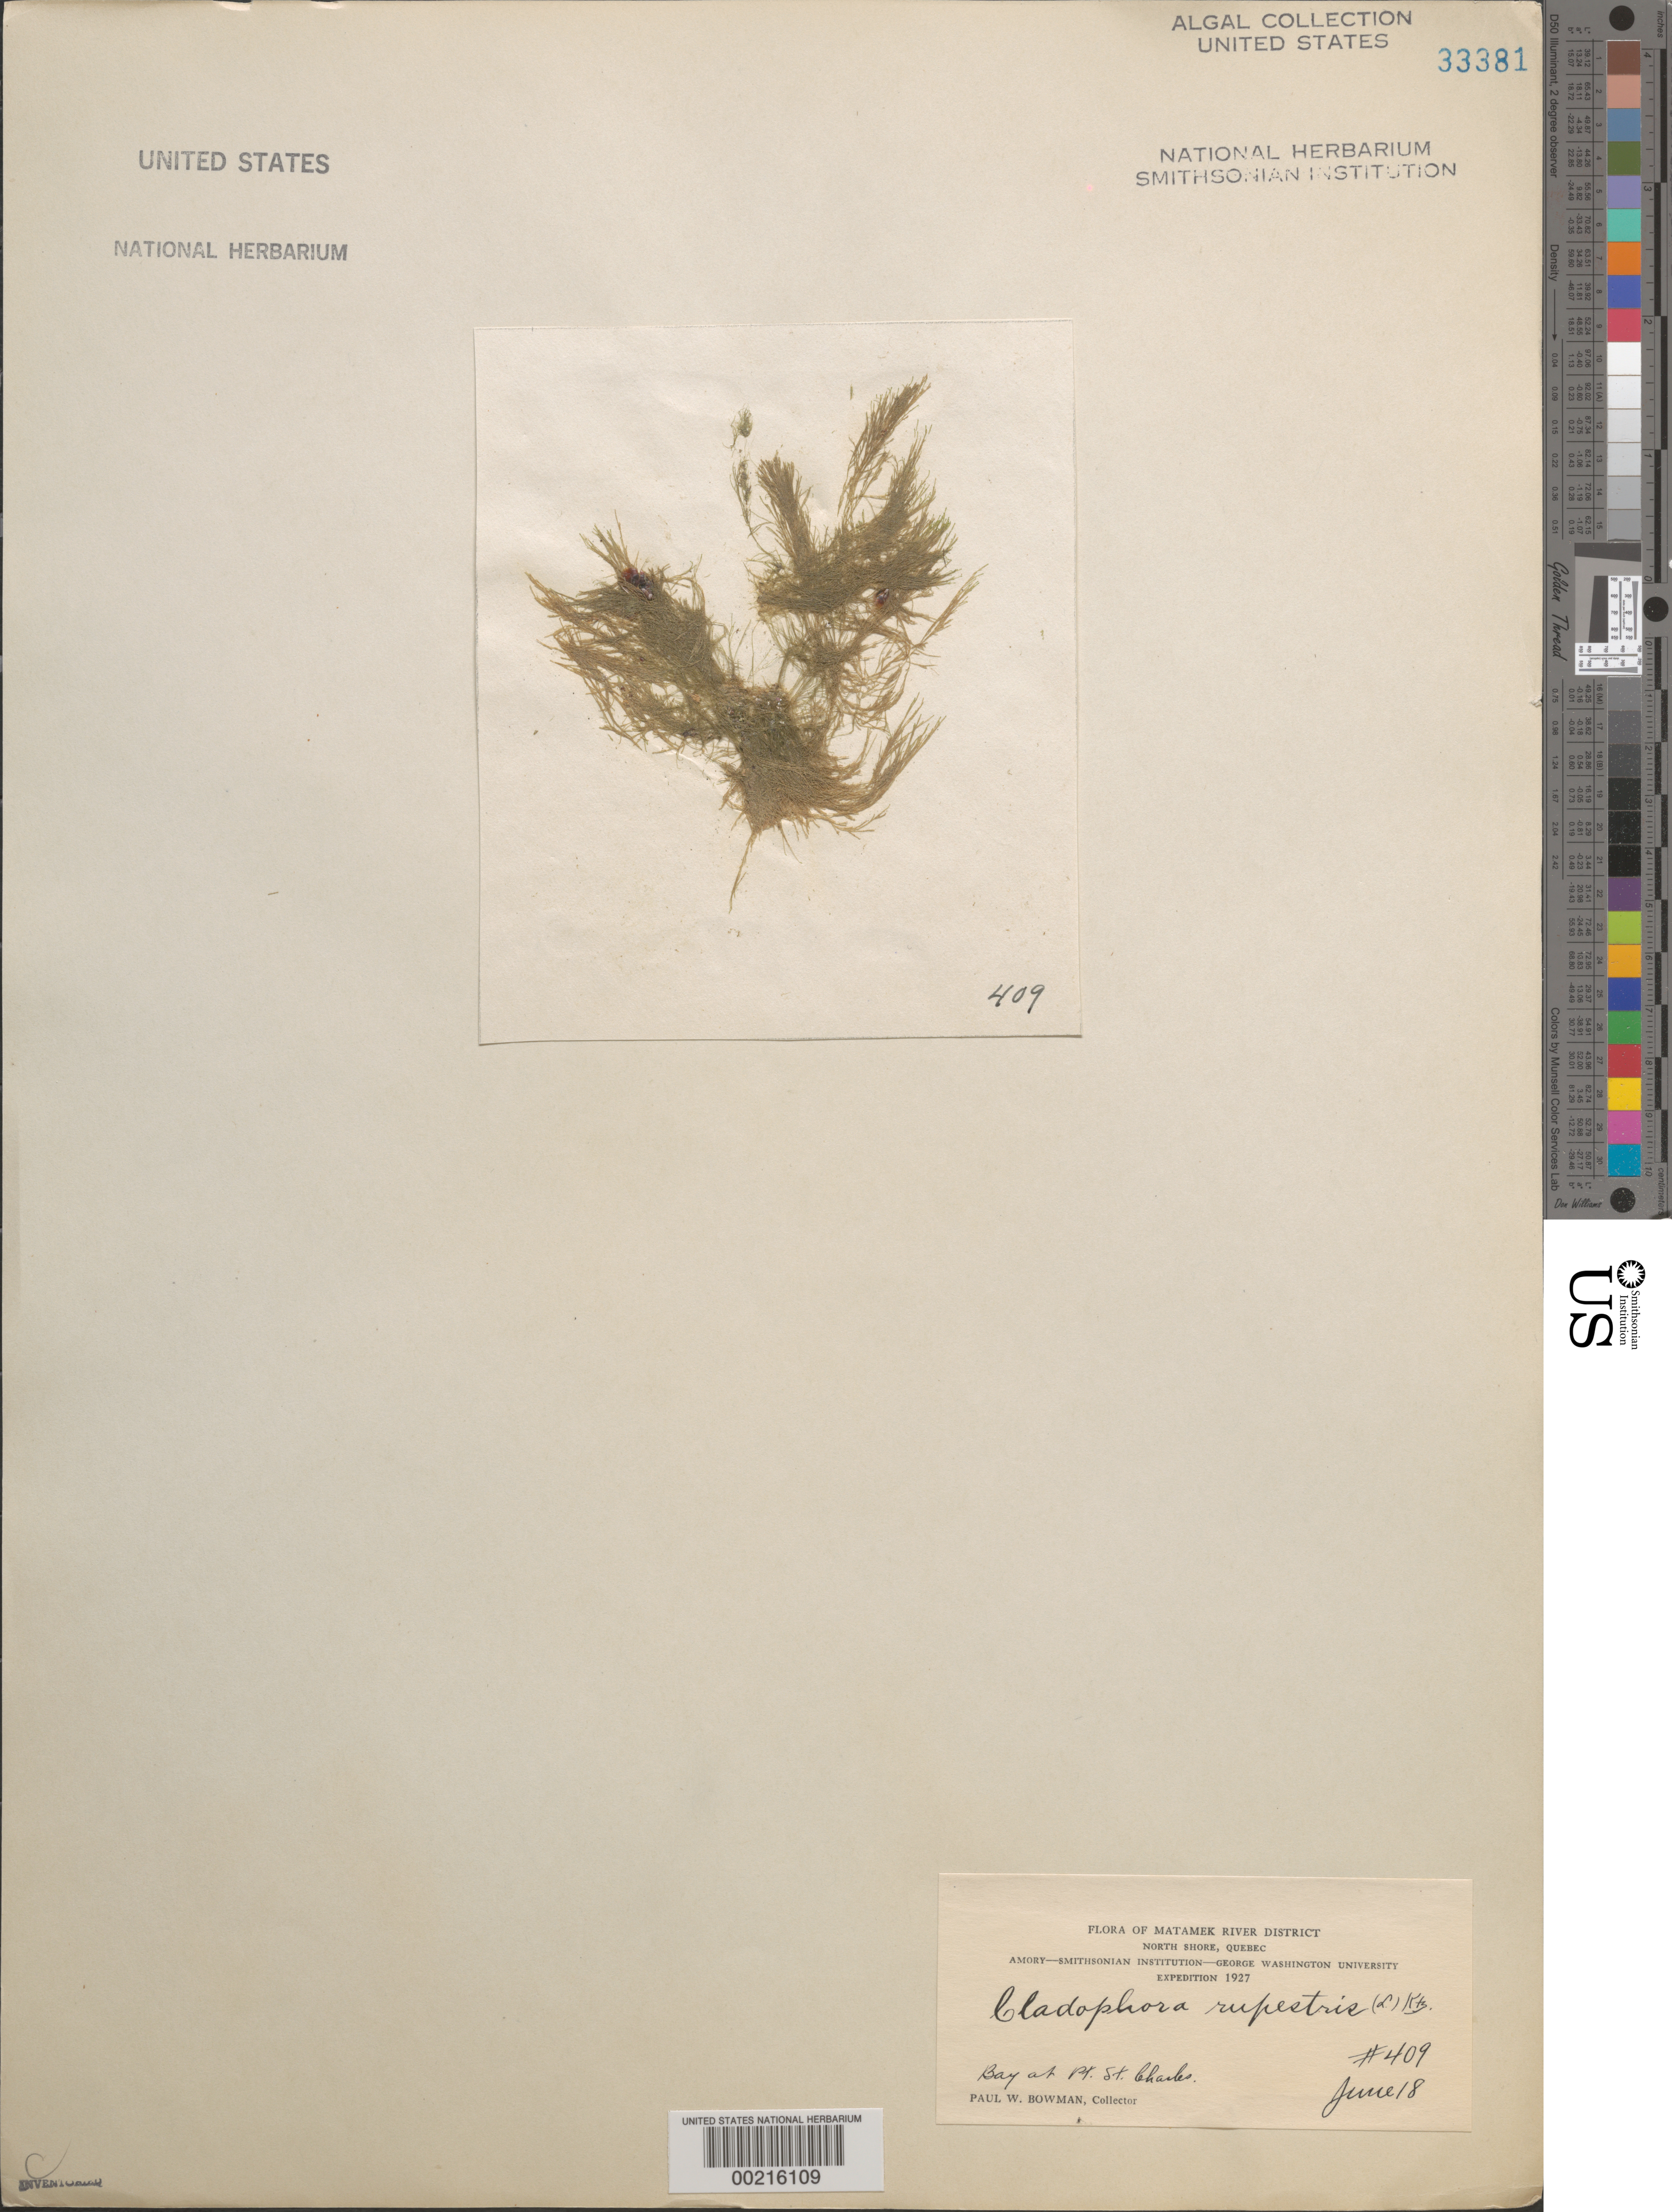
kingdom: Plantae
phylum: Chlorophyta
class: Ulvophyceae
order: Cladophorales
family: Cladophoraceae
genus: Cladophora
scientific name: Cladophora rupestris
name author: (Roth) Kütz.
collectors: P. Bowman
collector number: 409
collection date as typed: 18 Jun 1927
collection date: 1927-06-18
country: Canada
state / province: Quebec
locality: Point st. charles, north shore, matamek river district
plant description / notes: Amory-Smithsonian Institution-George Washington University Expedition, 1927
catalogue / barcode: US 33381